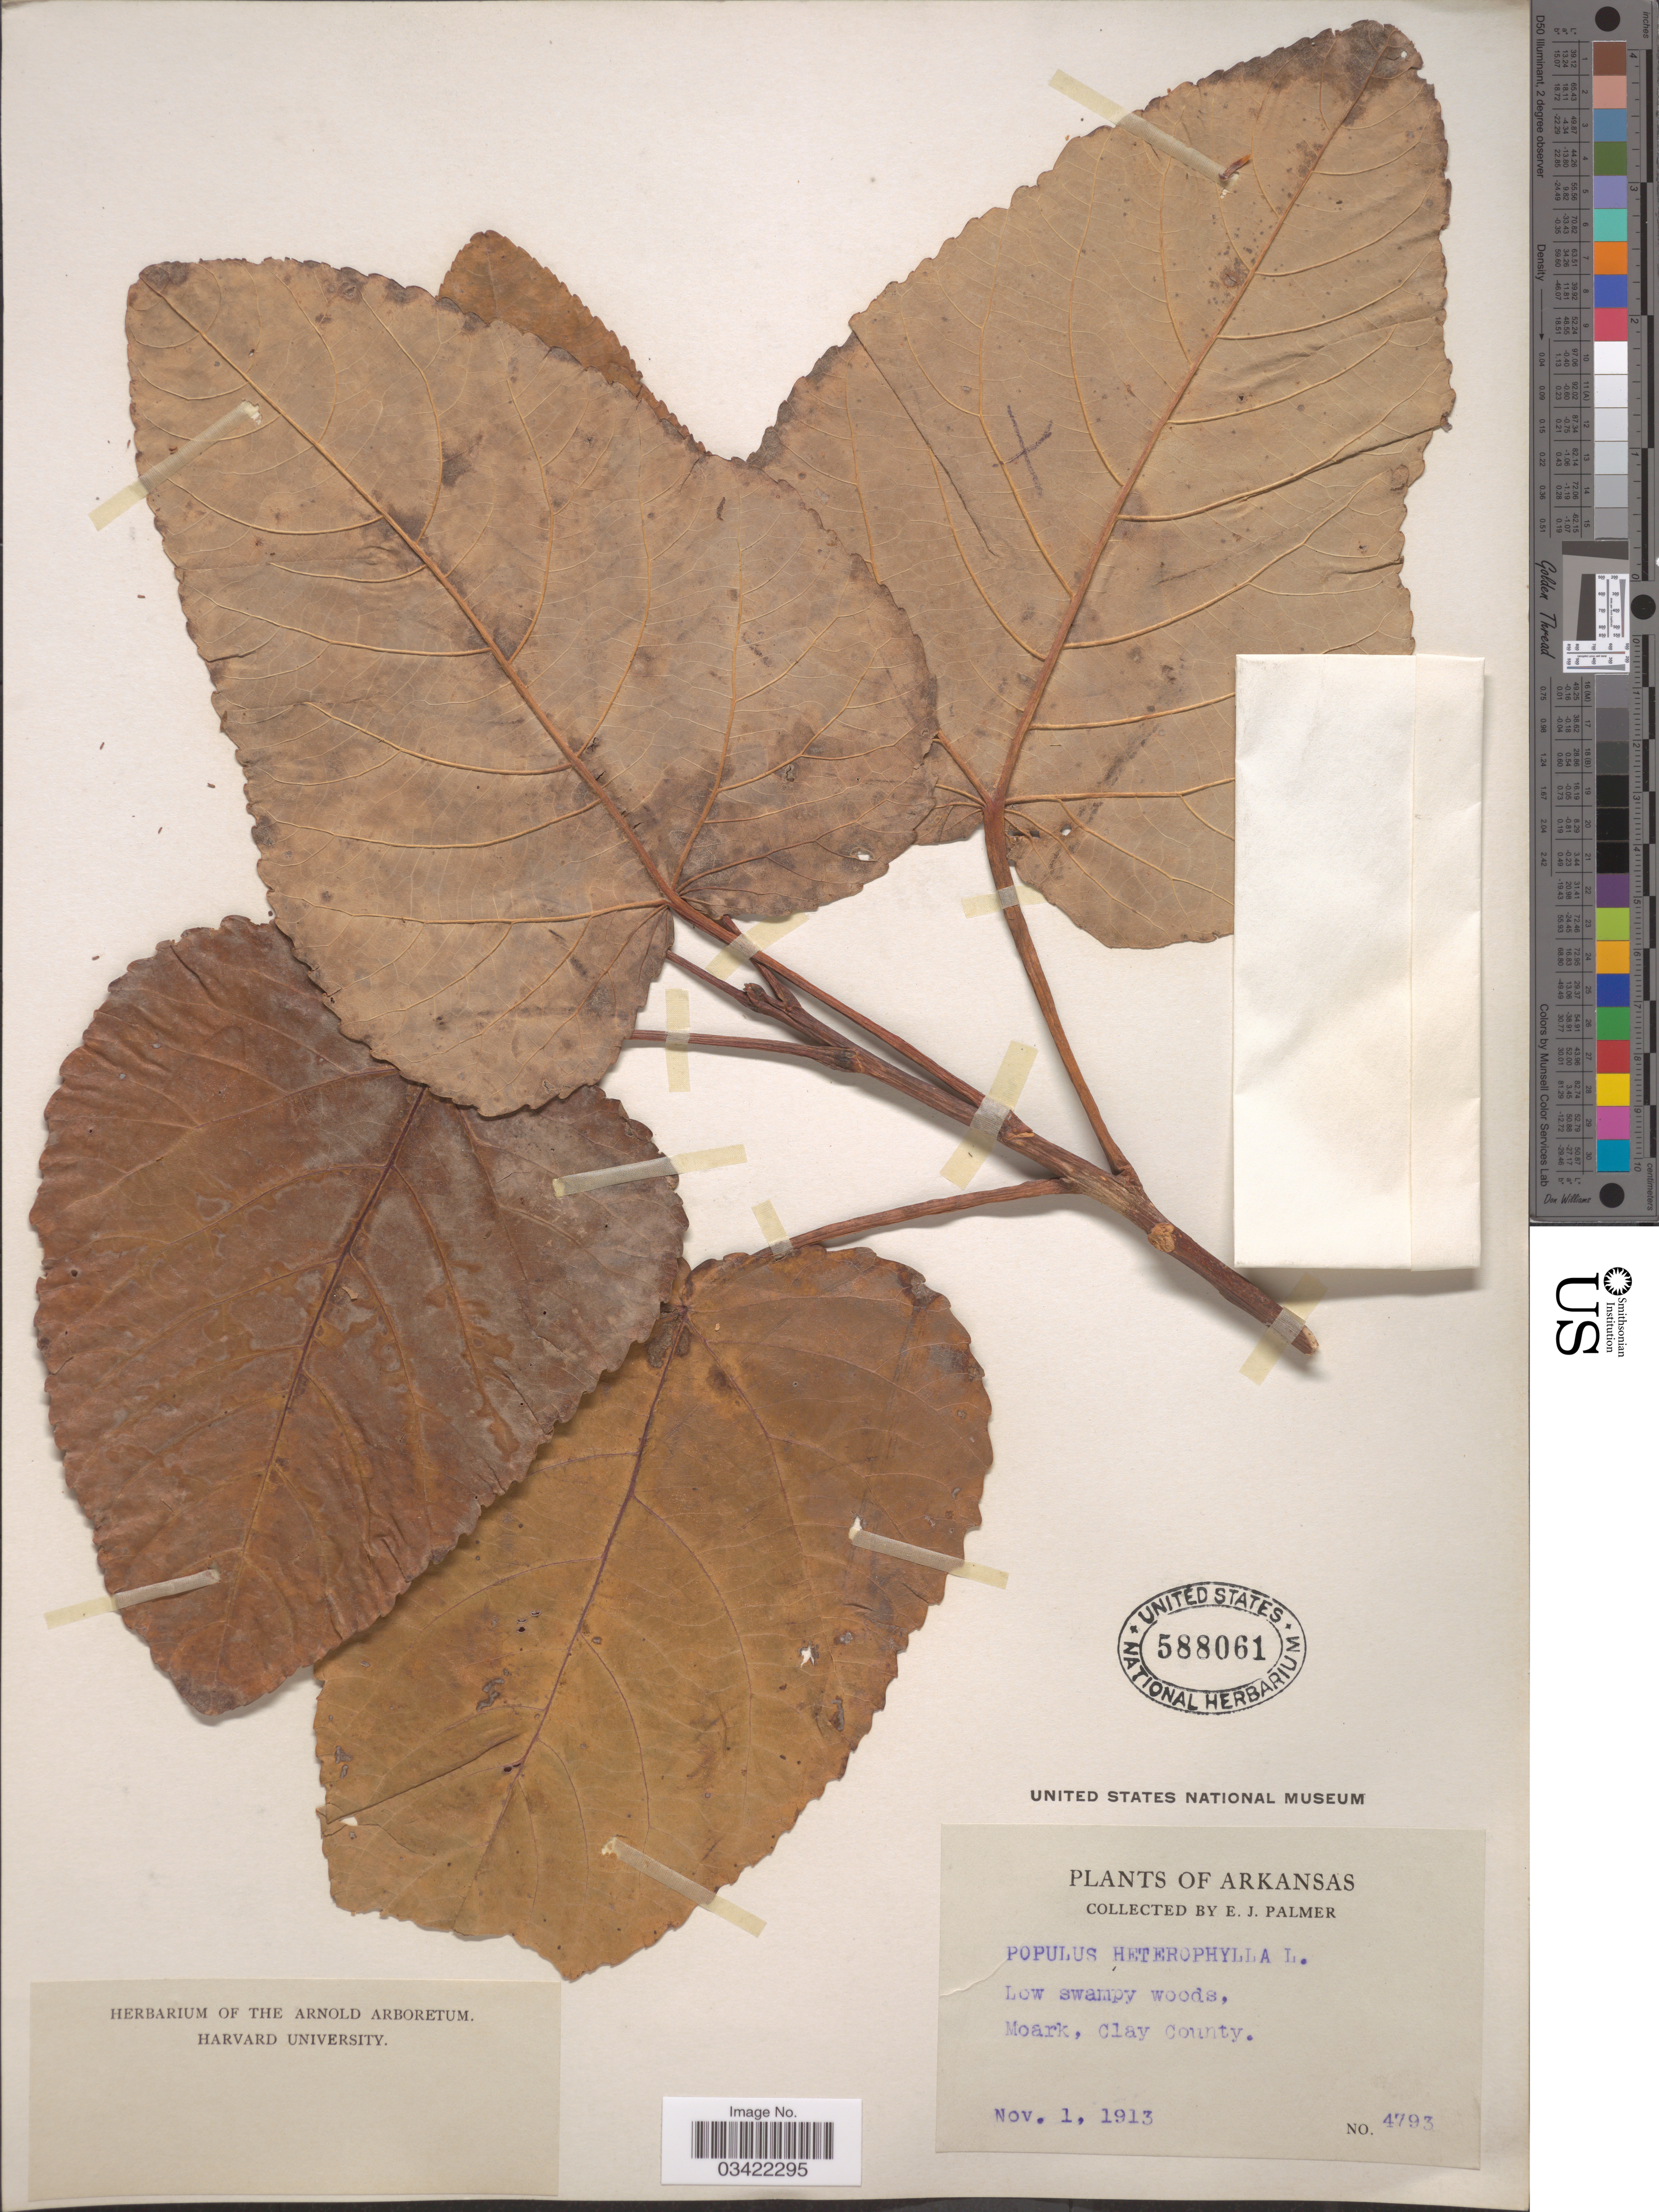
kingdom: Plantae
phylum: Tracheophyta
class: Magnoliopsida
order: Malpighiales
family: Salicaceae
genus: Populus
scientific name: Populus heterophylla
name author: L.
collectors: E. J. Palmer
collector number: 4793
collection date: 1913-11-01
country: United States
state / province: Arkansas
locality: Moark, Clay County.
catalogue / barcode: US 588061